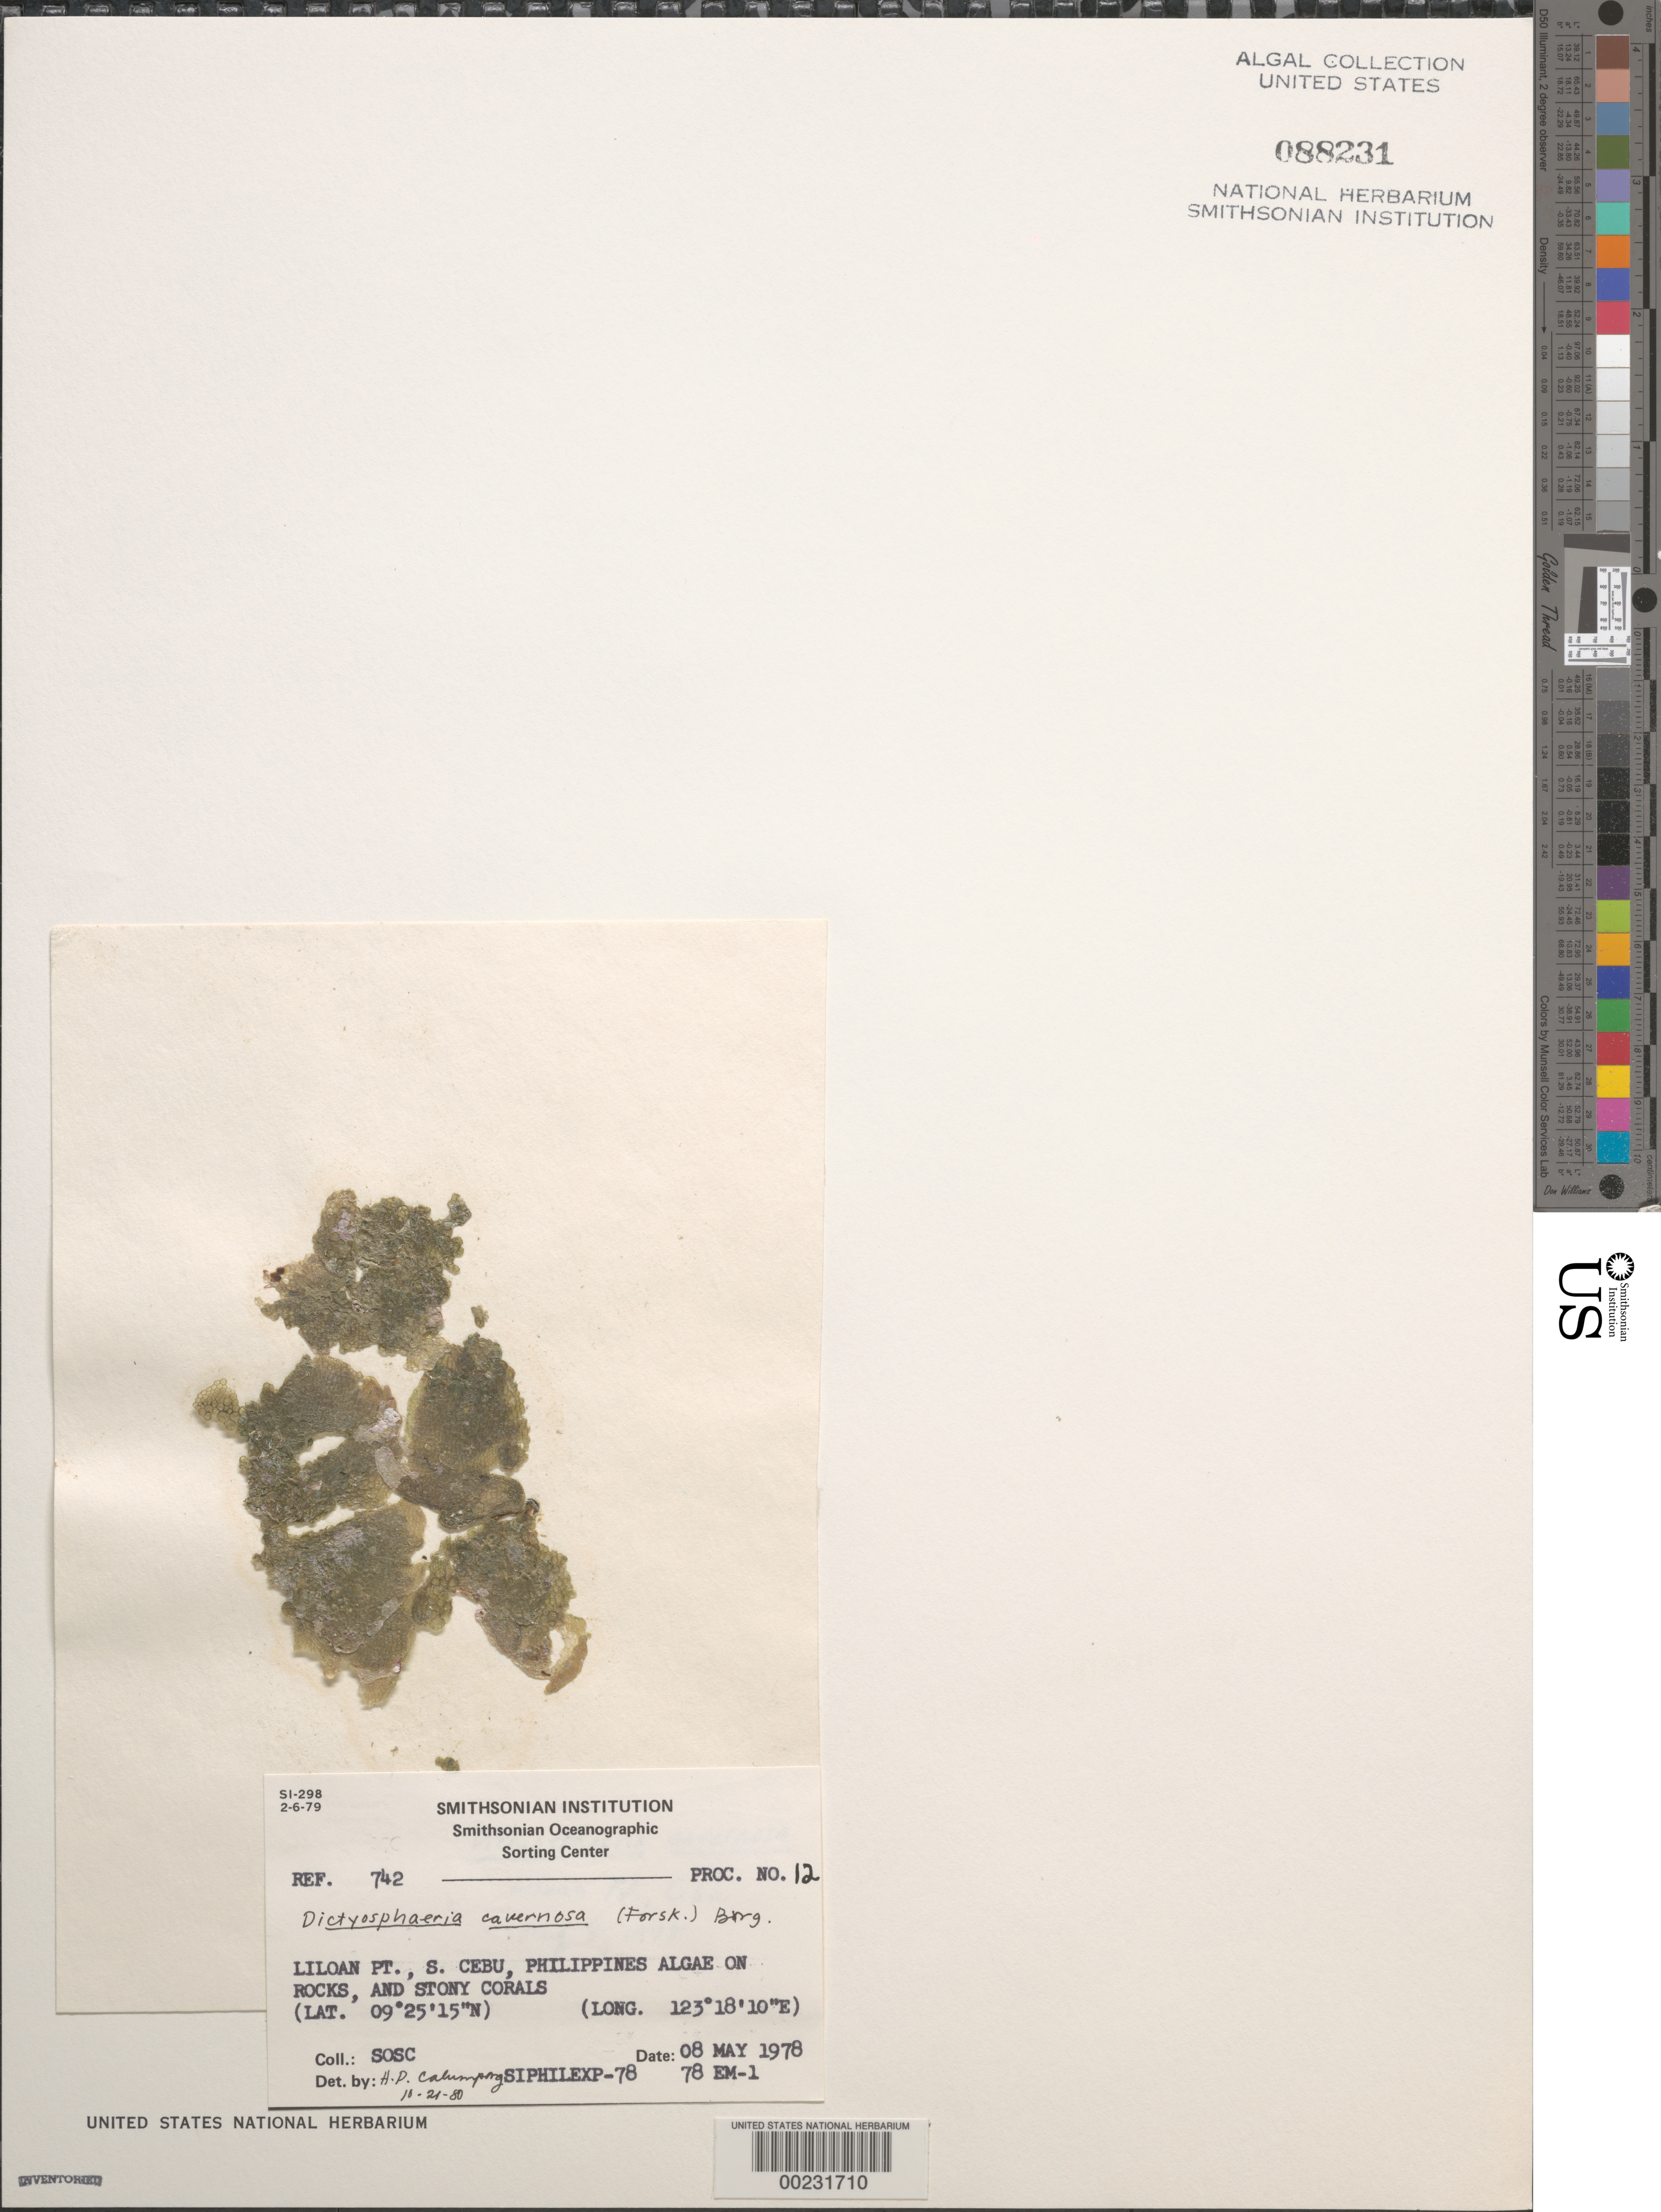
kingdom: Plantae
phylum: Chlorophyta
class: Ulvophyceae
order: Siphonocladales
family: Siphonocladaceae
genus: Dictyosphaeria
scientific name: Dictyosphaeria cavernosa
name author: (Forssk.) Børgesen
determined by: Calumpong, H. P.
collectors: SOSC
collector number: Station 78 Em-1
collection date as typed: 08 May 1978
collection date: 1978-05-08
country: Philippines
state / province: Central Visayas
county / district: Cebu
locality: Liloan point, cebu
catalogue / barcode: US 88231